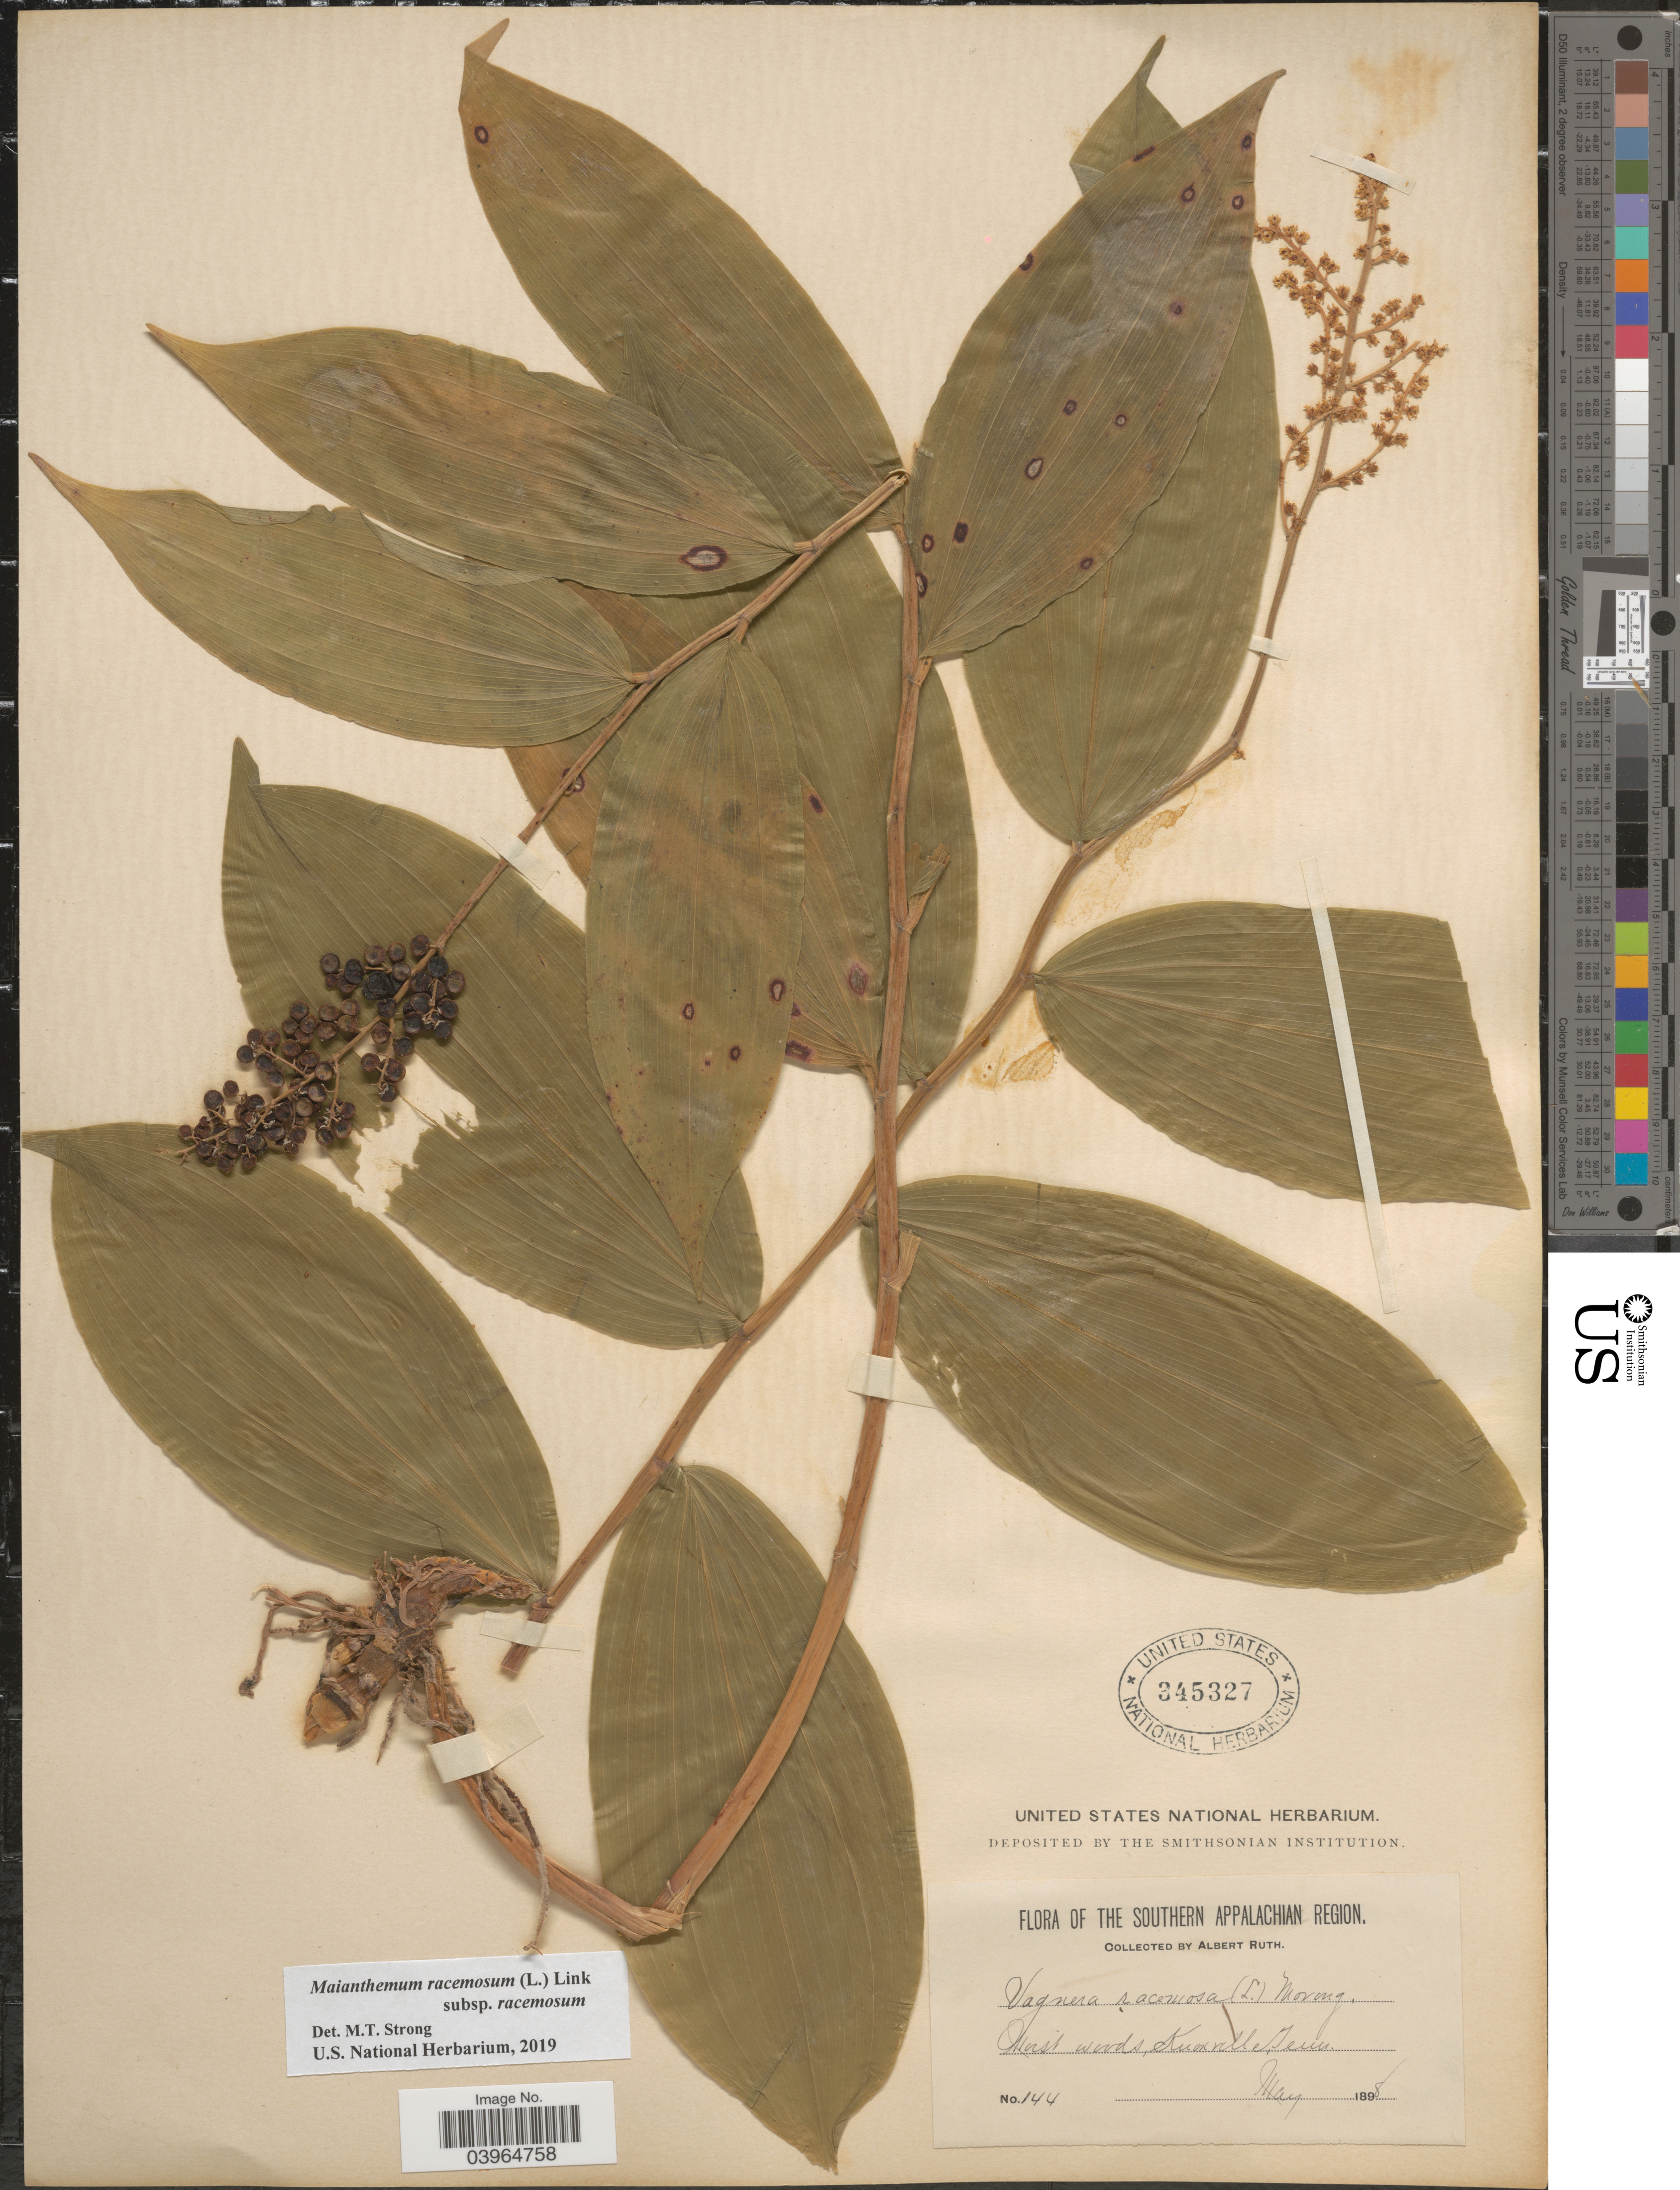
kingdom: Plantae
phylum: Tracheophyta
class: Liliopsida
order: Asparagales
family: Asparagaceae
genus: Maianthemum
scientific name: Maianthemum racemosum subsp. racemosum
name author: (L.) Link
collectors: A. Ruth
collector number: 144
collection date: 1898-05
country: United States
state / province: Tennessee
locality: The Southern Appalachian Region. Moist woods, Knoxville.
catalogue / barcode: US 345327